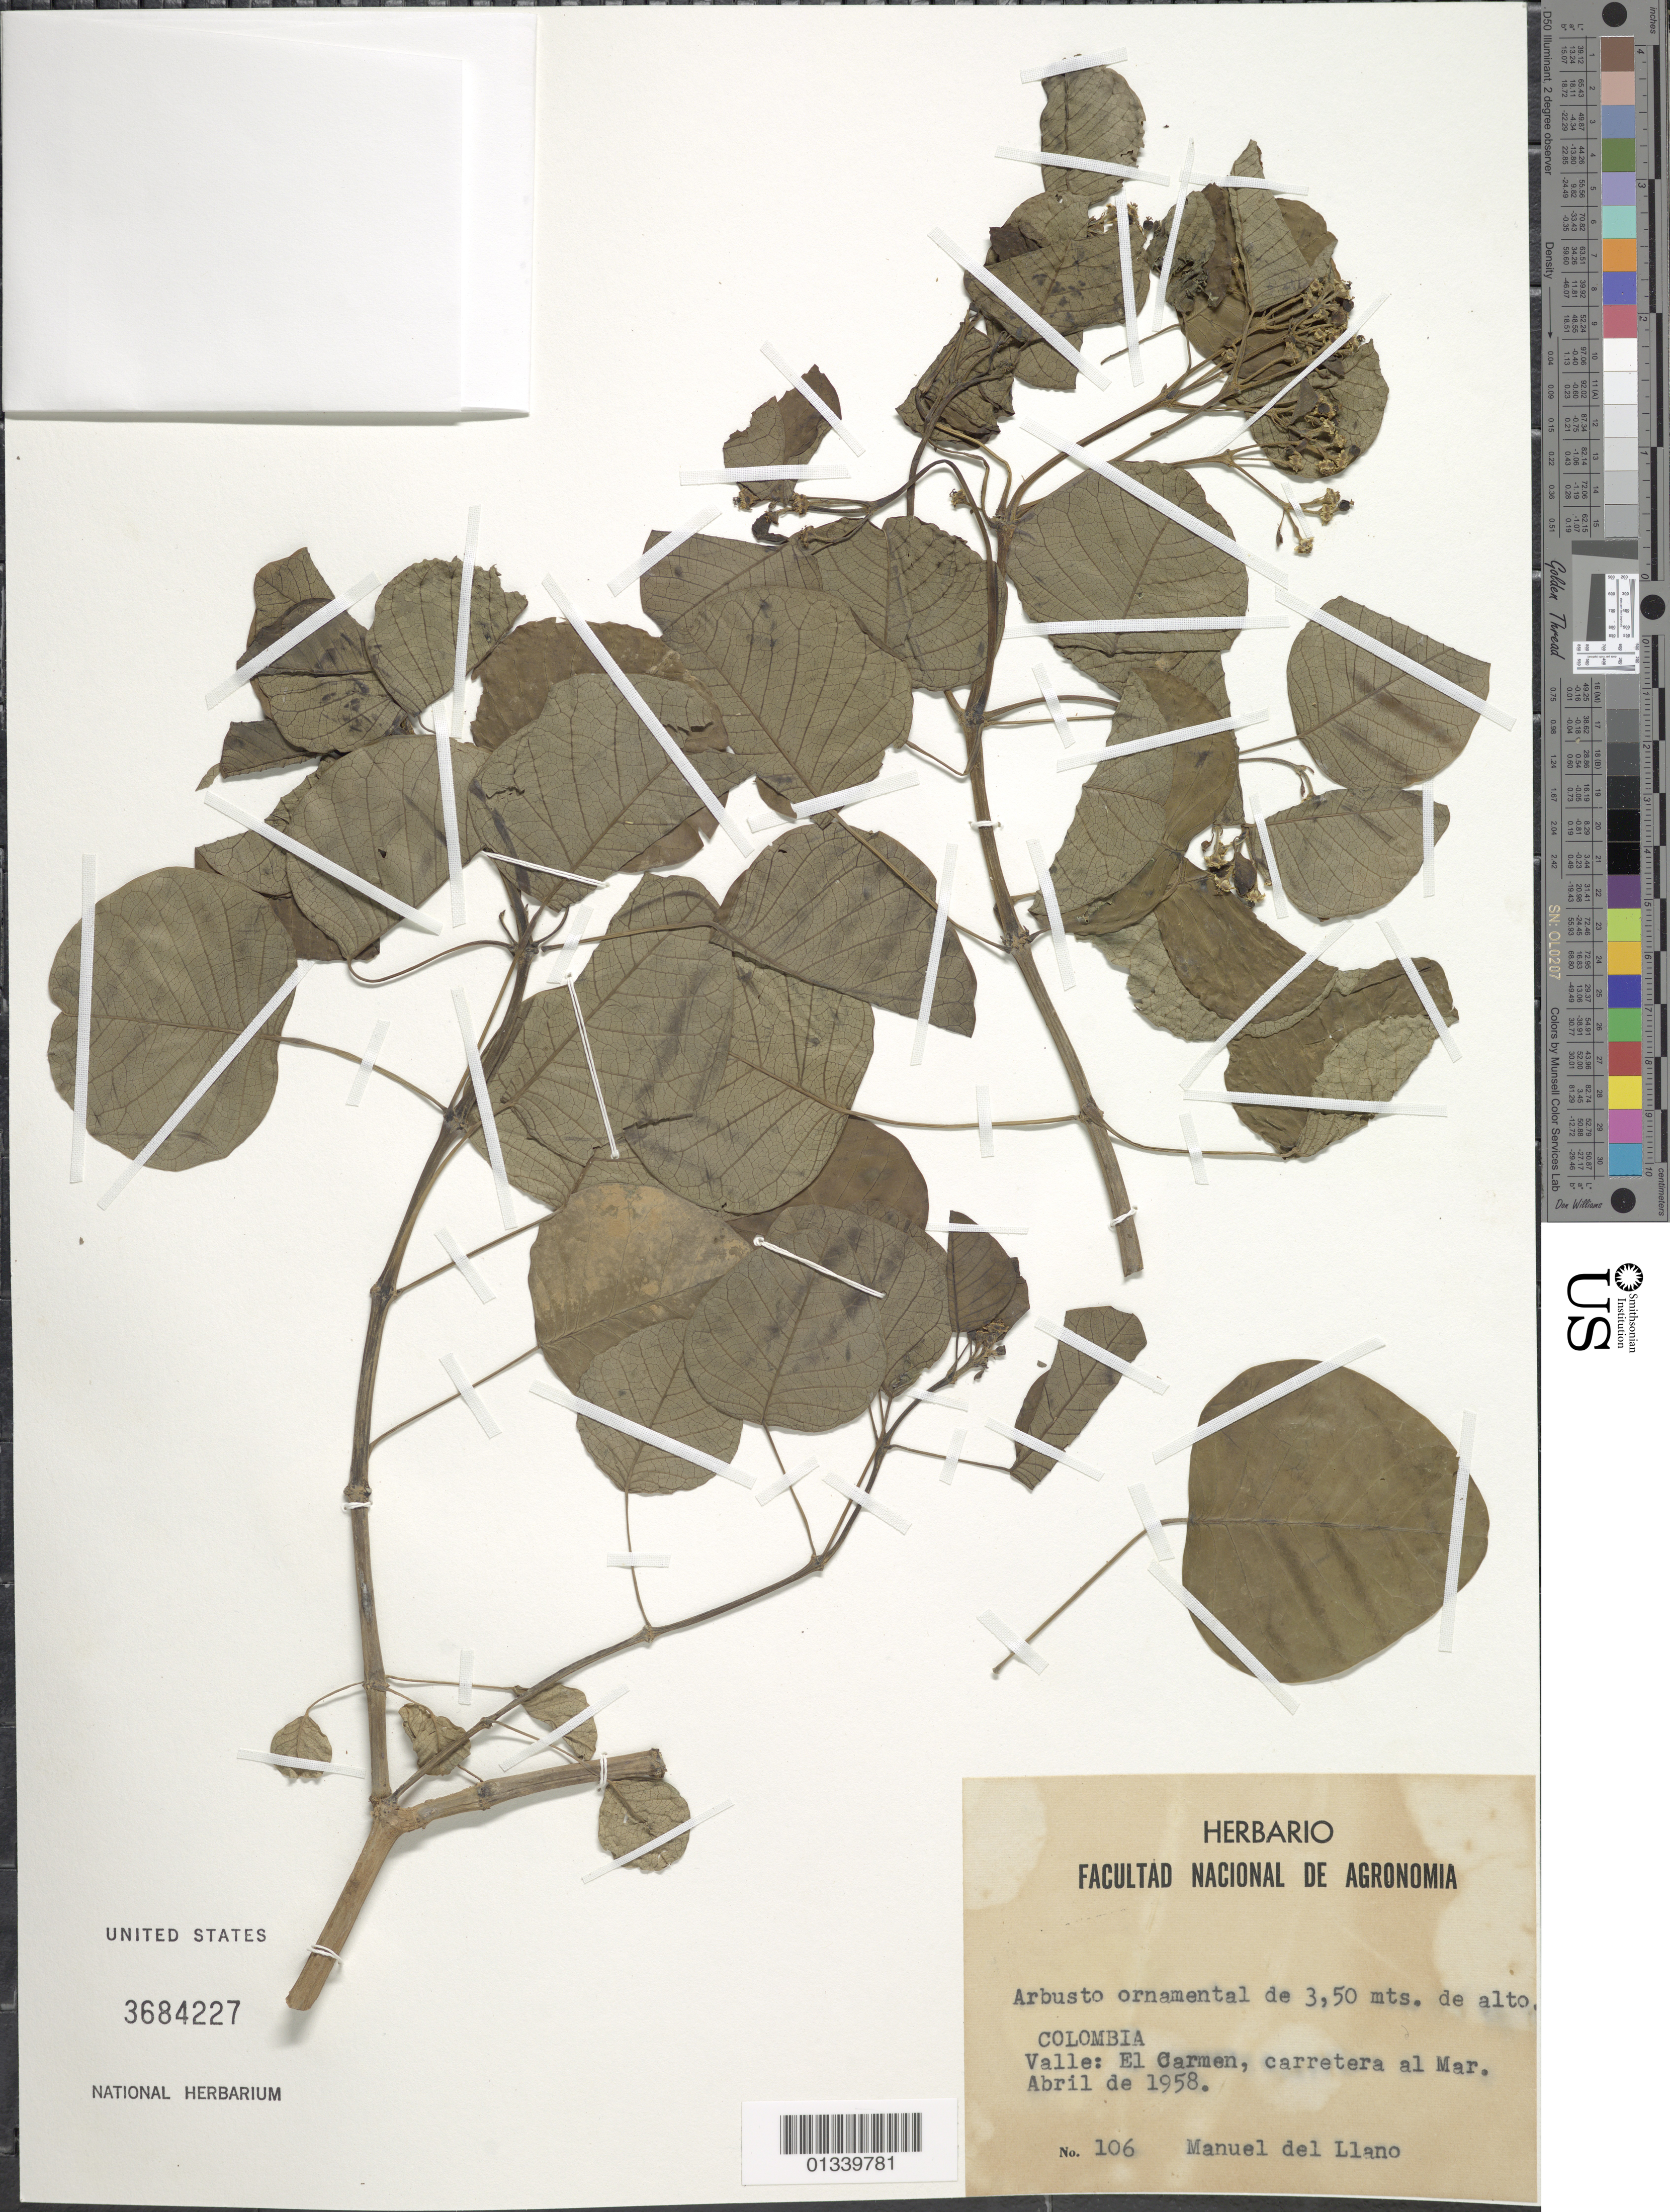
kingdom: Plantae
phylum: Tracheophyta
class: Magnoliopsida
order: Malpighiales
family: Euphorbiaceae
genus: Euphorbia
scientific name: Euphorbia cotinifolia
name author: L.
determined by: Wurdack, Kenneth J., (US), Smithsonian Institution - National Museum of Natural History (UNITED STATES)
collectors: M. d. Llano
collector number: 106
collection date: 1958-04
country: Colombia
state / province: Valle del Cauca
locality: El Carmen, carrentera al Mar.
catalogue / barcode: US 3684227